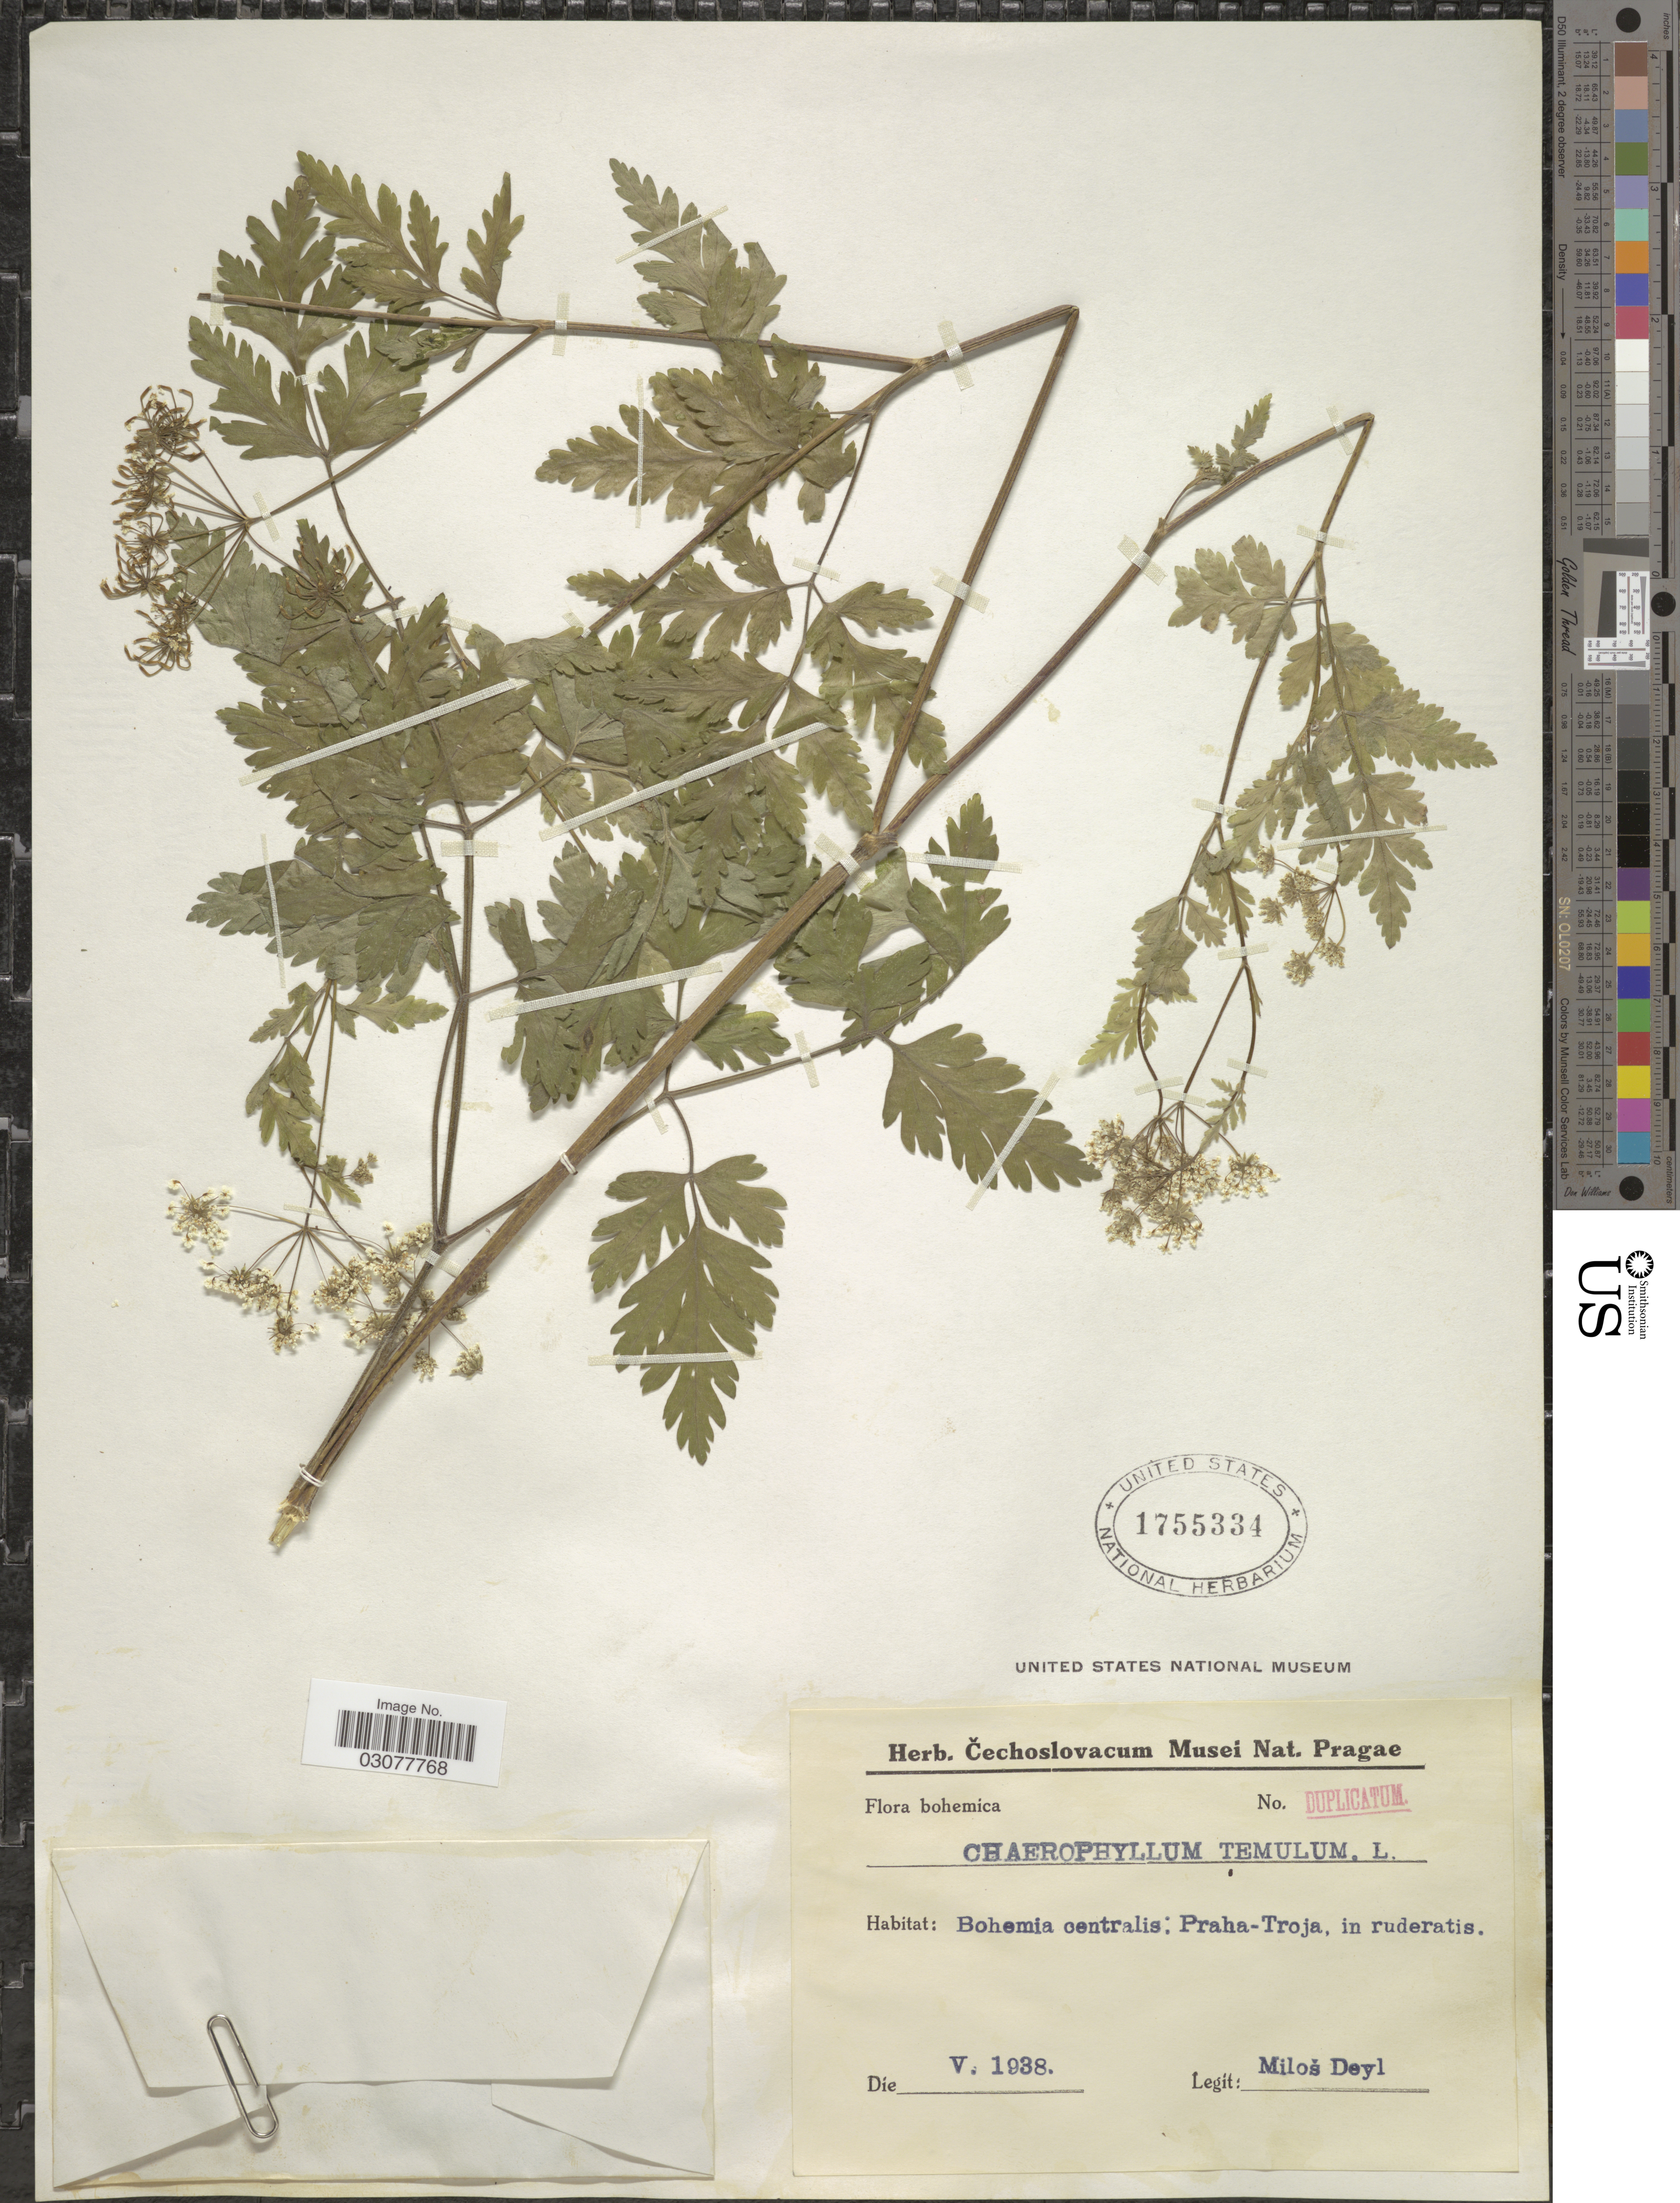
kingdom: Plantae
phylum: Tracheophyta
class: Magnoliopsida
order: Apiales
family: Apiaceae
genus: Chaerophyllum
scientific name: Chaerophyllum temulum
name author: L.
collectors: M. Deyl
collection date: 1938-05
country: Czechia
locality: Bohemia centralis: Praha-Troja, in ruderatis.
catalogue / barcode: US 1755334